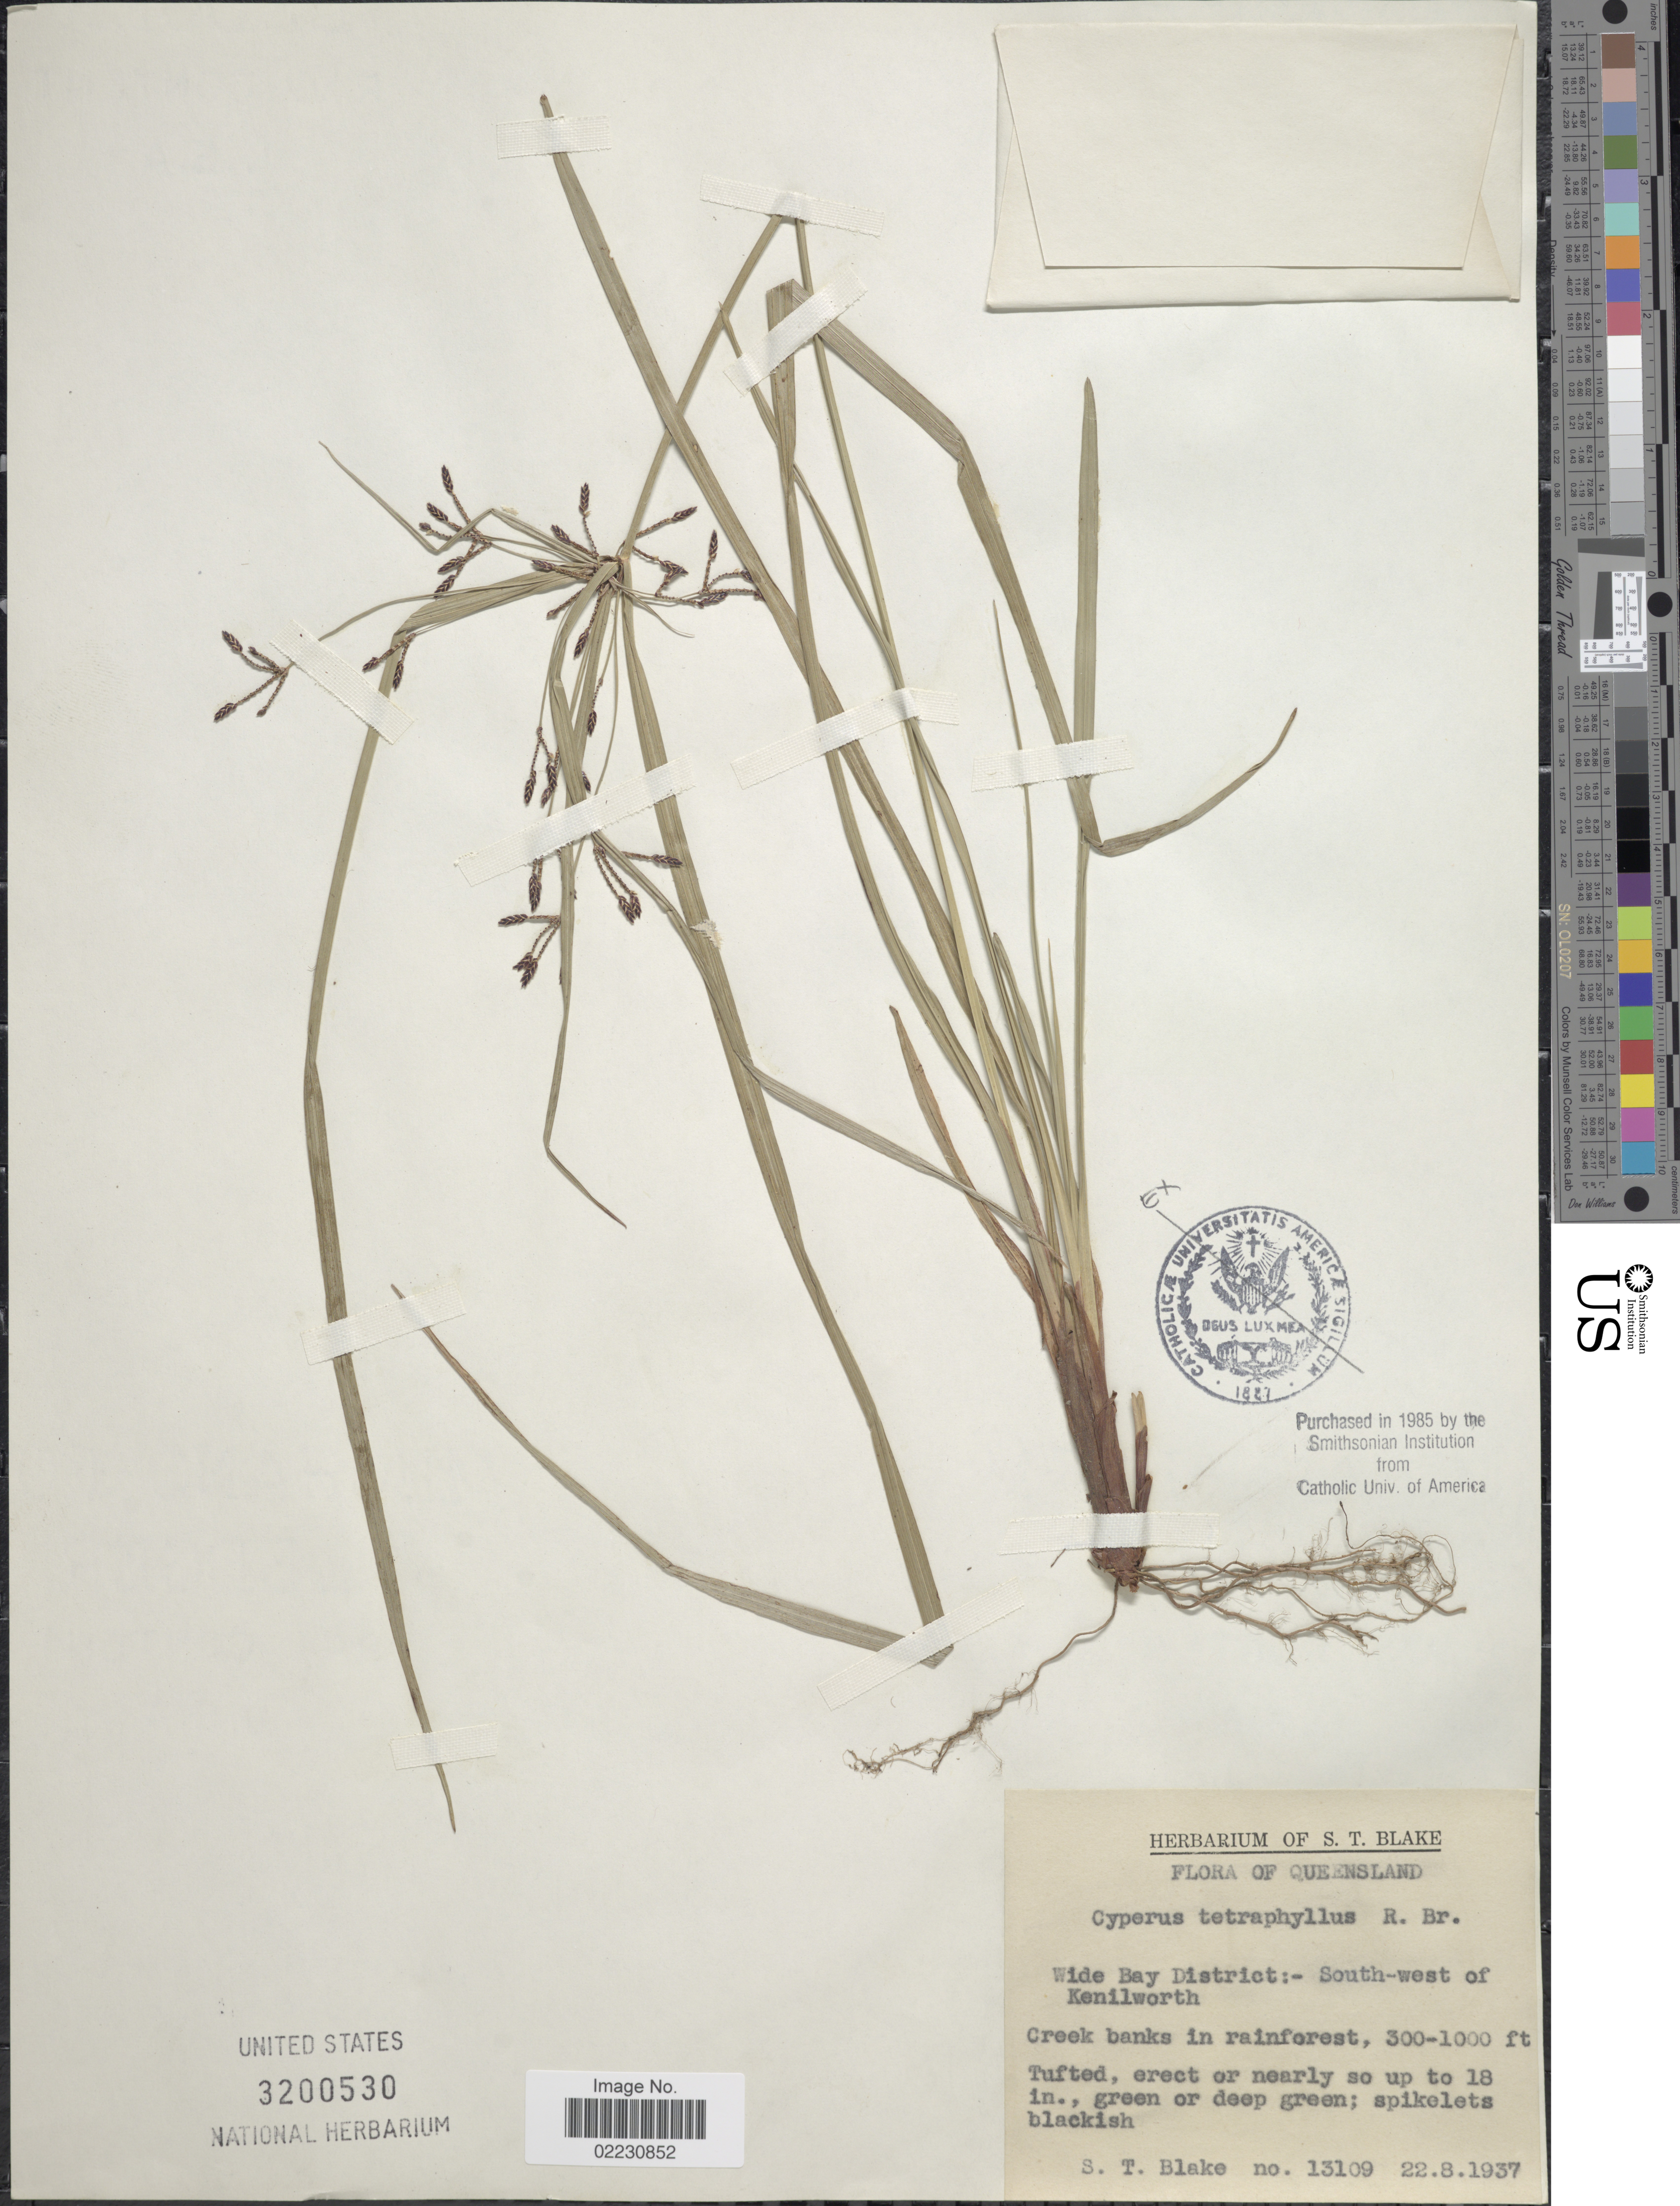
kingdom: Plantae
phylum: Tracheophyta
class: Liliopsida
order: Poales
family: Cyperaceae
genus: Cyperus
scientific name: Cyperus tetraphyllus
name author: R. Br.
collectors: S. T. Blake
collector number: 13109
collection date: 1937-08-22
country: Australia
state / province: Queensland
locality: Wide Bay District, South-west of Kenilworth, Creek banks in rainforest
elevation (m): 91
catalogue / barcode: US 3200530